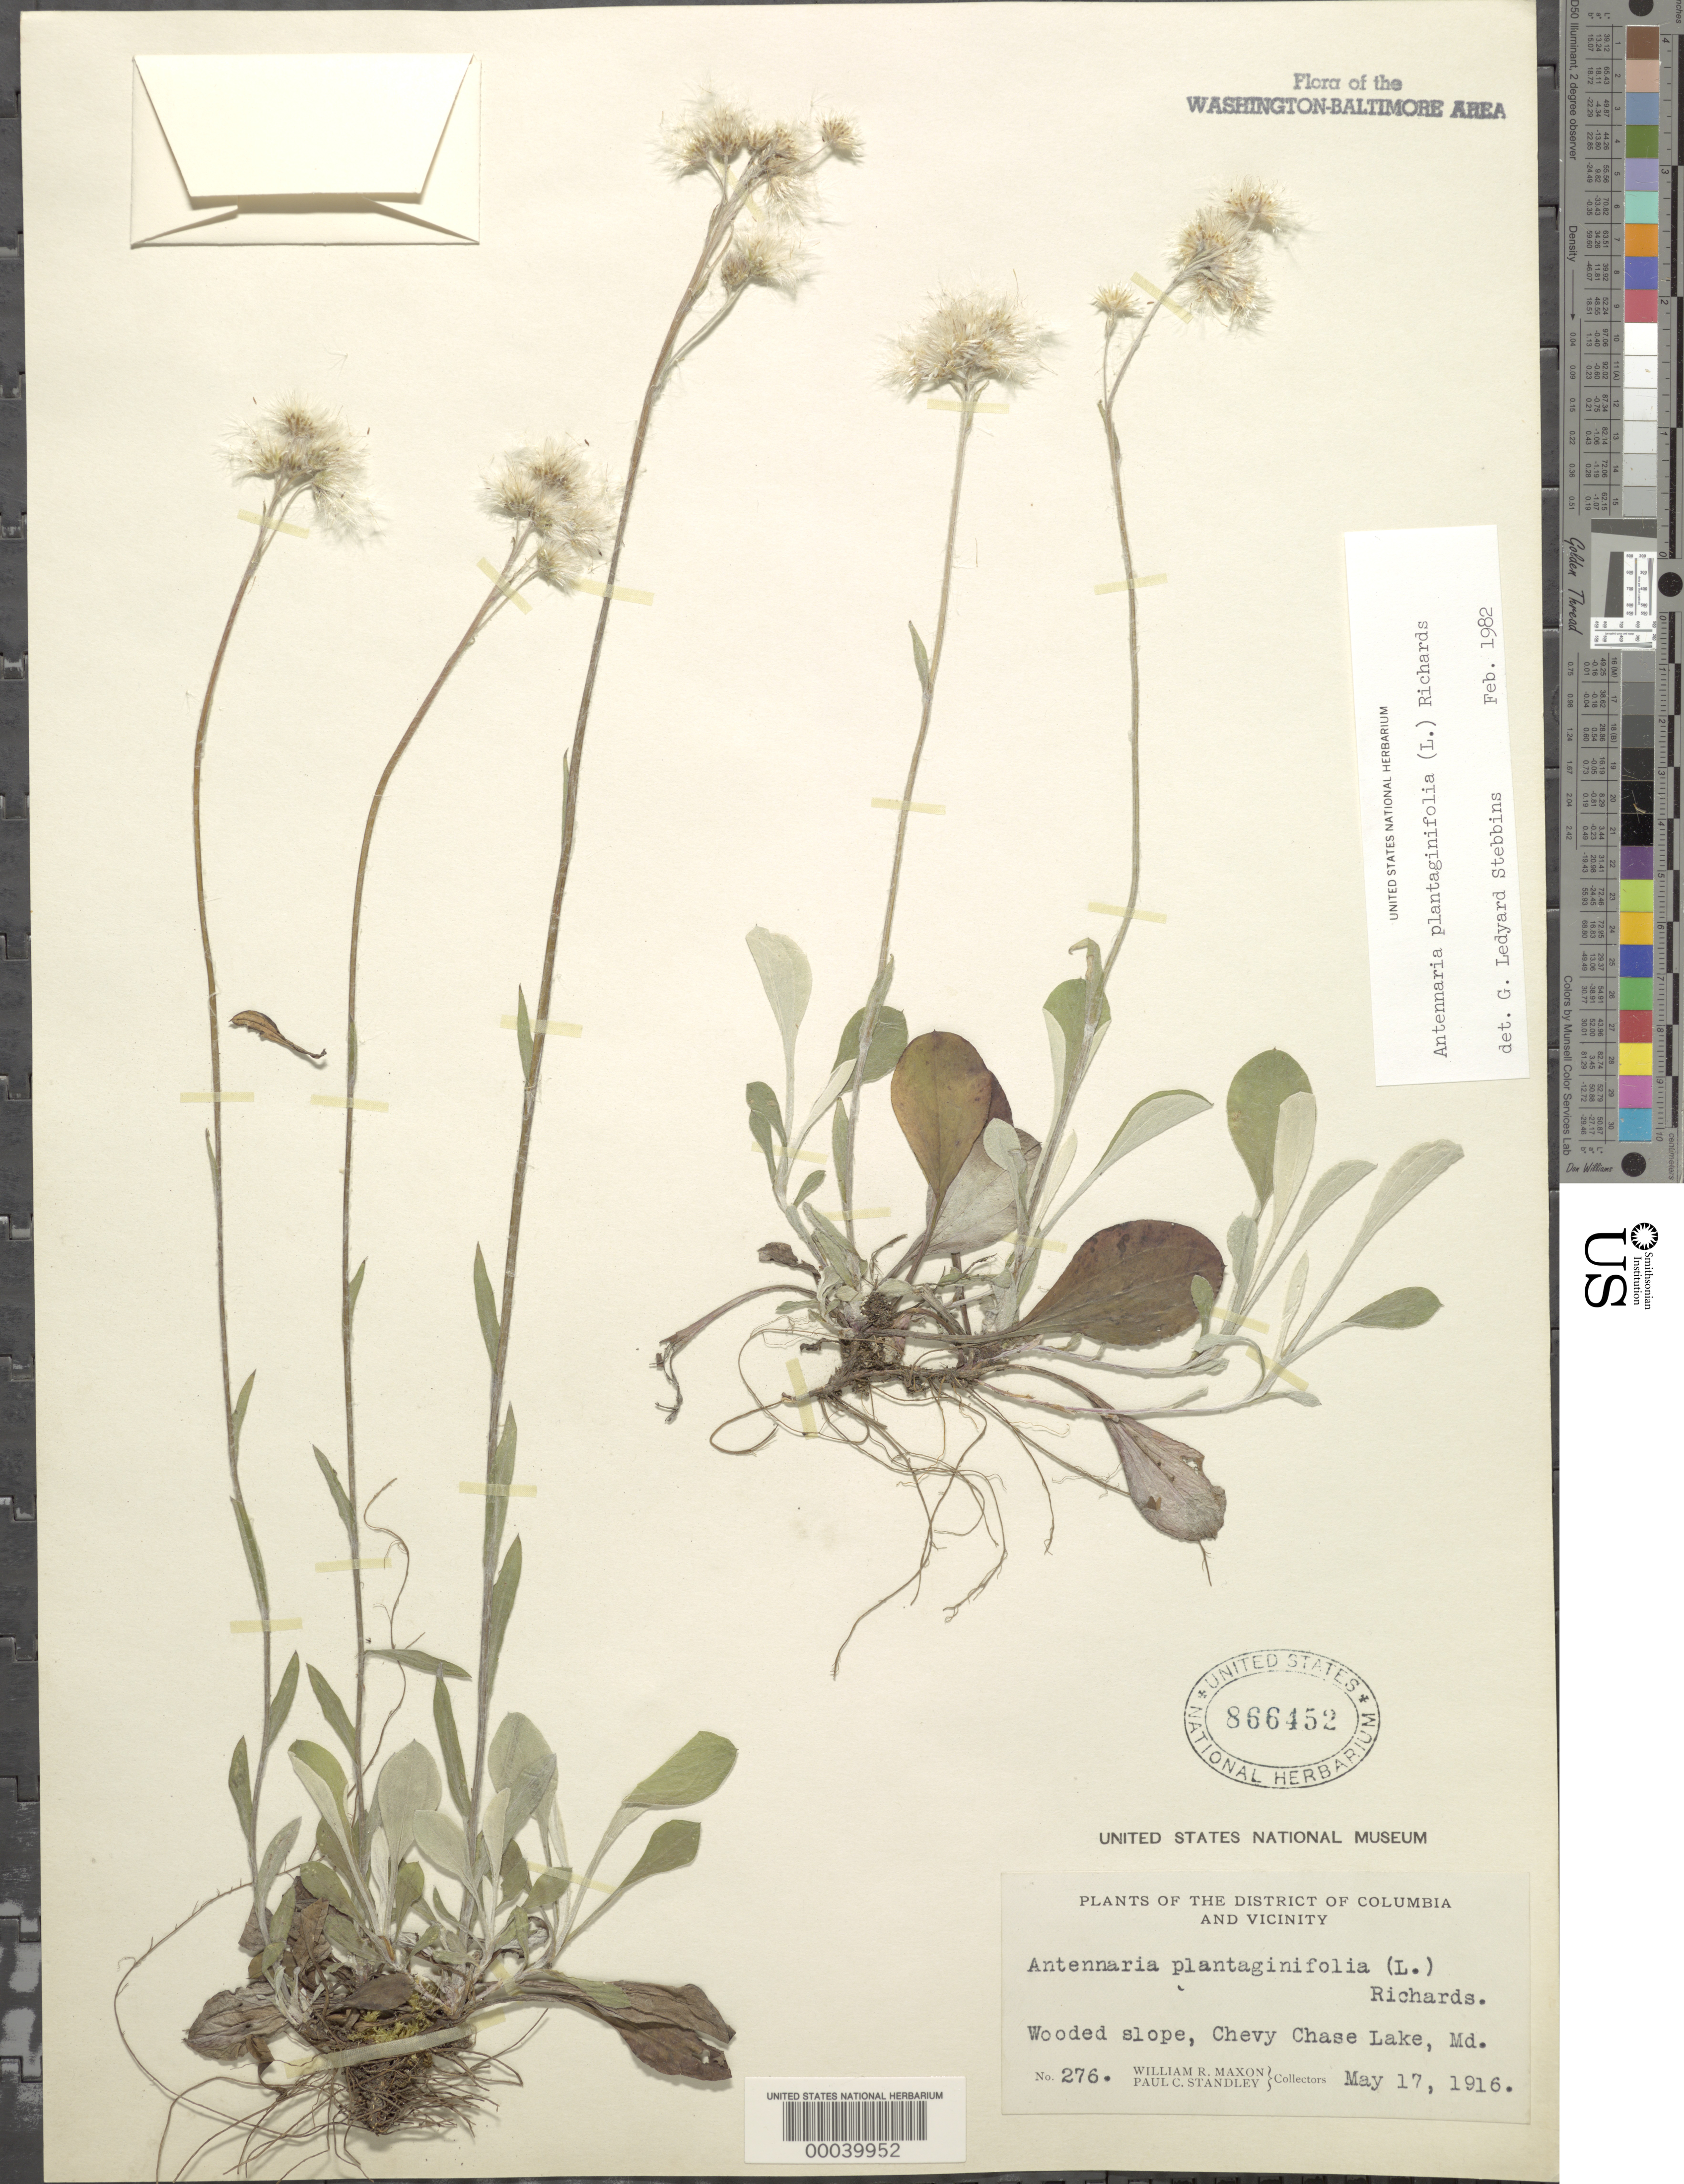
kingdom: Plantae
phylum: Tracheophyta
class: Magnoliopsida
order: Asterales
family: Asteraceae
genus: Antennaria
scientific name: Antennaria plantaginifolia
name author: (L.) Richardson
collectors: W. R. Maxon & P. C. Standley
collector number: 276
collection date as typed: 17 May 1916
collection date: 1916-05-17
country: United States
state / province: Maryland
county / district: Montgomery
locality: Chevy Chase Lake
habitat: Wooded slope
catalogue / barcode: US 866452